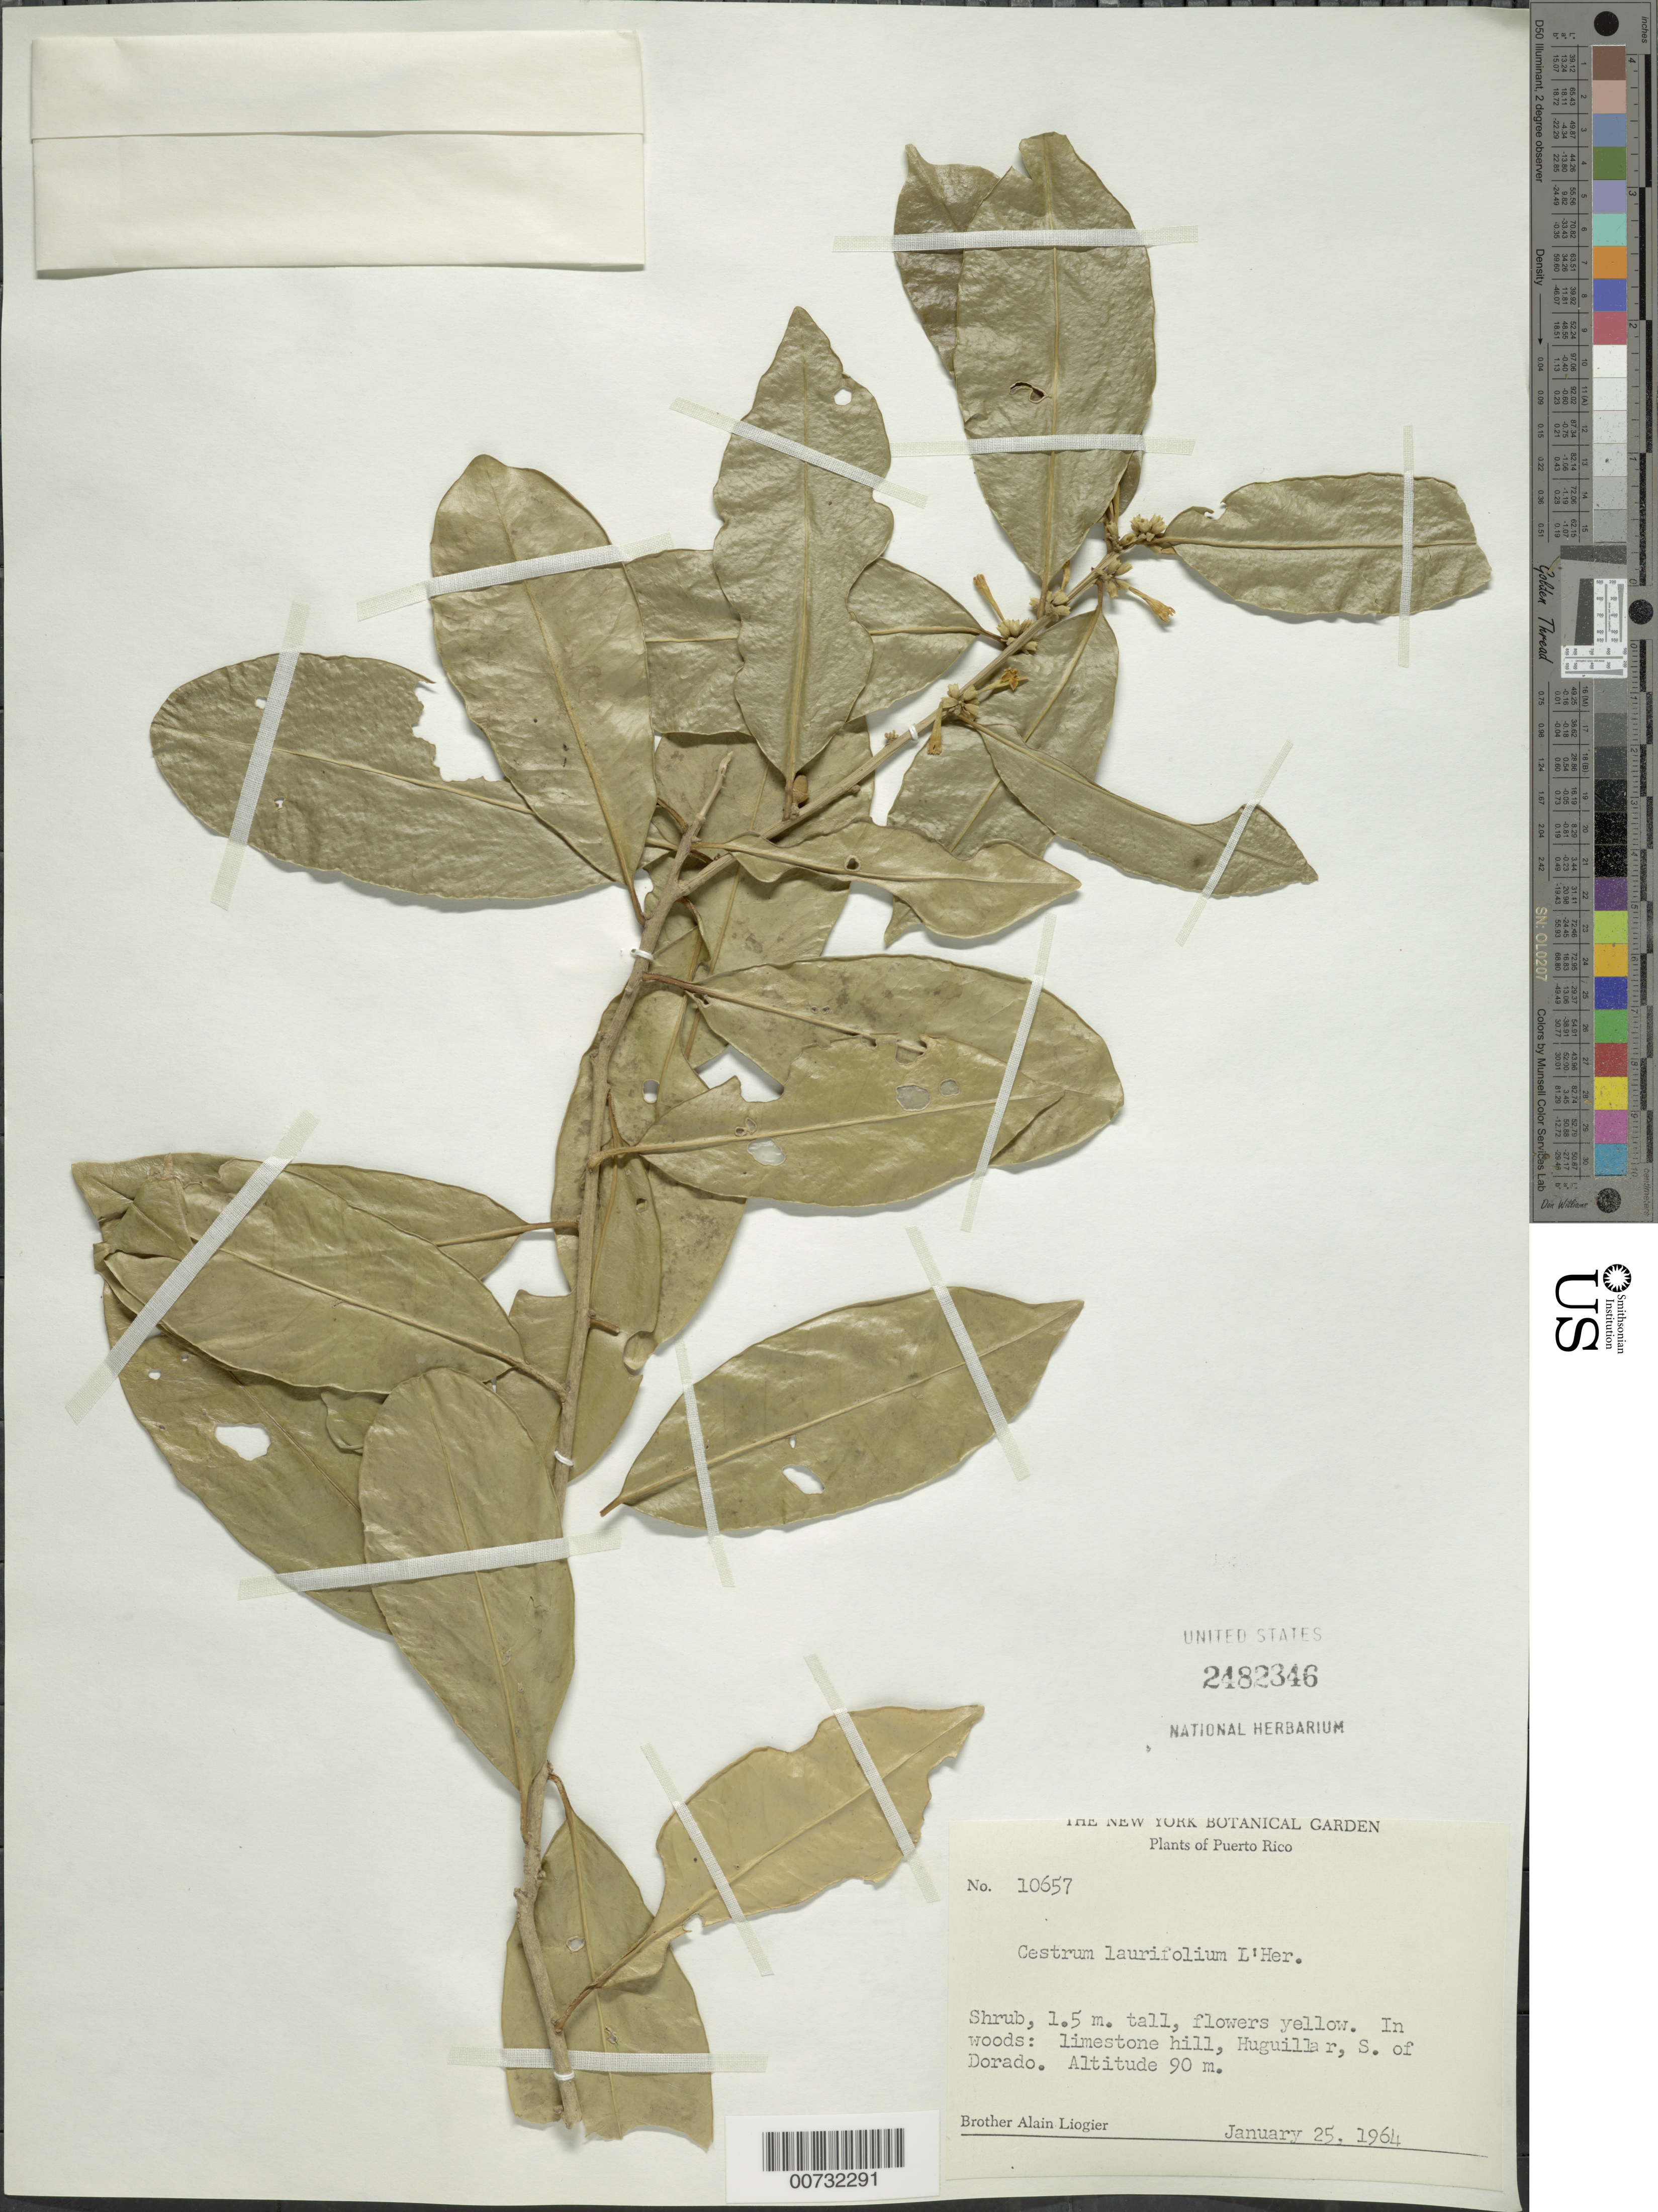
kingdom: Plantae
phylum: Tracheophyta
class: Magnoliopsida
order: Solanales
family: Solanaceae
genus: Cestrum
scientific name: Cestrum laurifolium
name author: L'Hér.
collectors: A. H. Liogier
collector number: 10657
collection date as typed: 25 Jan 1964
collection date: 1964-01-25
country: Puerto Rico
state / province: Dorado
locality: Huguillar, S of Dorado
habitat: Limestone hill, in woods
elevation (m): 90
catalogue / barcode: US 2482346